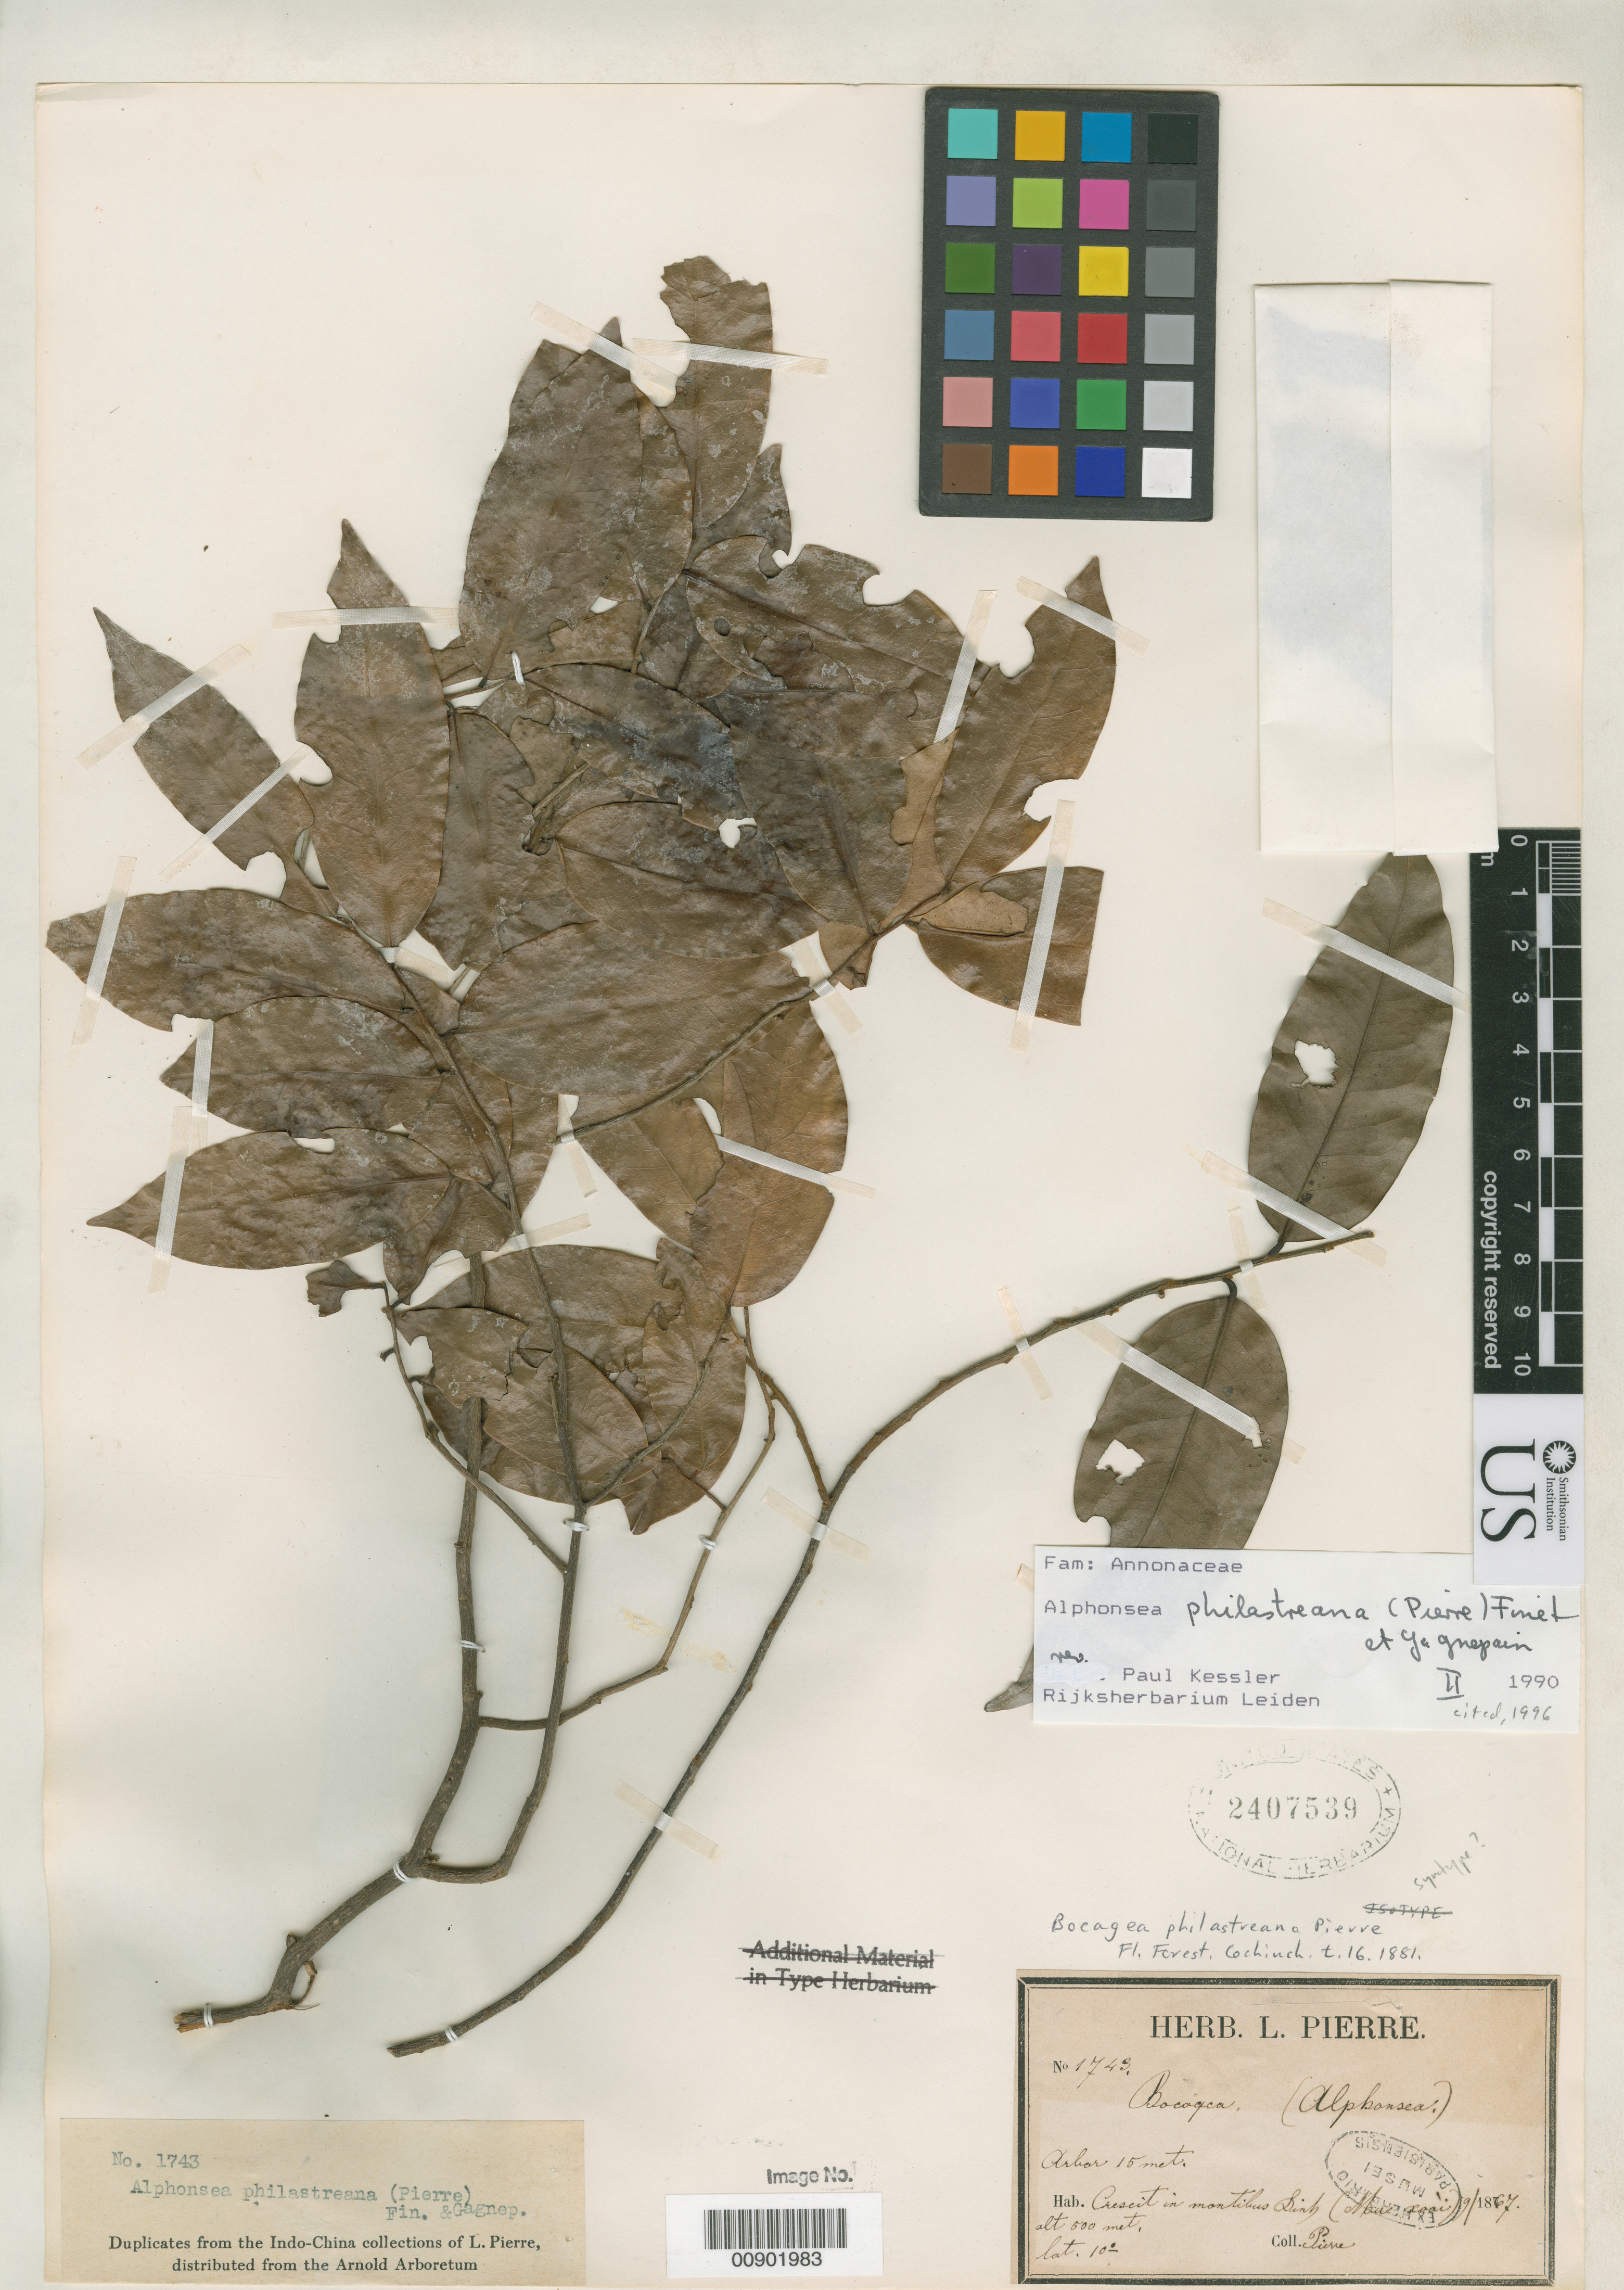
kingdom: Plantae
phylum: Tracheophyta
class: Magnoliopsida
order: Magnoliales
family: Annonaceae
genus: Bocagea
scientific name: Bocagea philastreana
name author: Pierre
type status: Possible Syntype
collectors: J. Pierre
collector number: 1743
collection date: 1867-09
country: Vietnam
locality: Crescit in montibus Binh (Mou xoai).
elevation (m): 500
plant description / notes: Note varying dates & localities on US dups. Type as cited by Kessler (Bot. Jahrb. Syst. 118: 99-100, 1996) is Pierre 1743, but collected May 1866.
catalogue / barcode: US 2407539